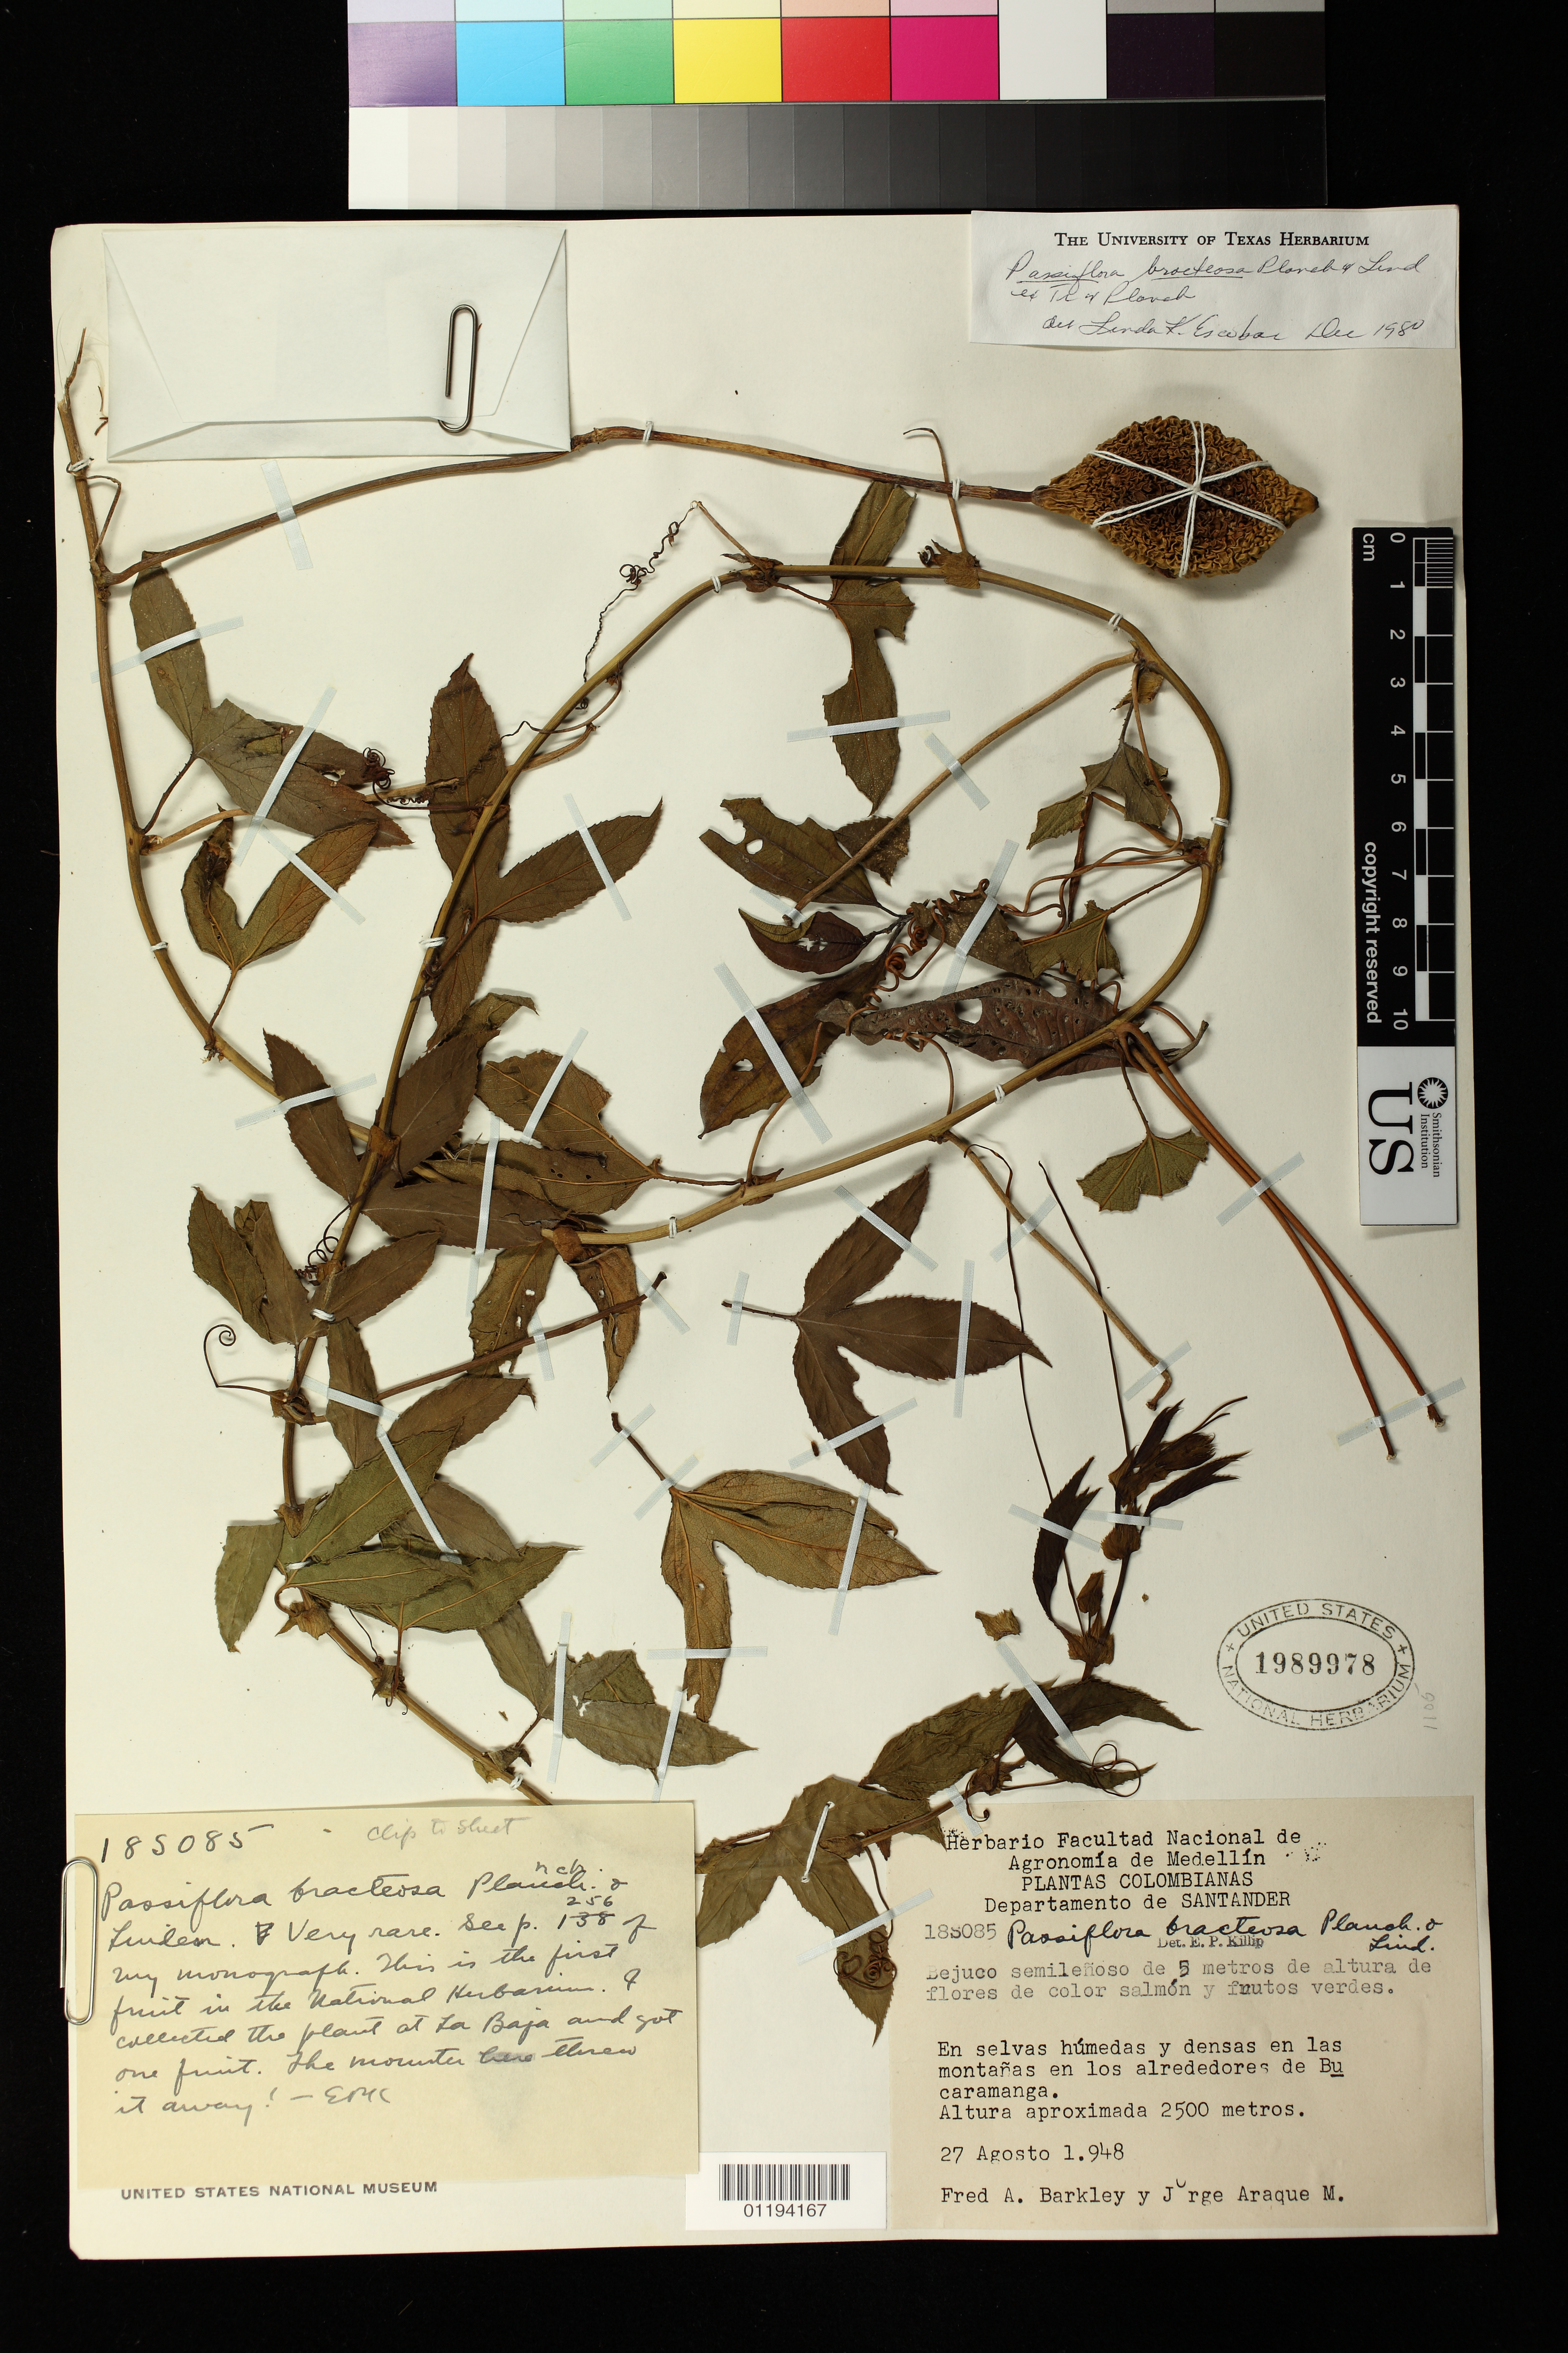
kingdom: Plantae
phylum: Tracheophyta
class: Magnoliopsida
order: Malpighiales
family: Passifloraceae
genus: Passiflora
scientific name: Passiflora bracteosa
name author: Planch. & Triana ex Linden & Planch.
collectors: F. A. Barkley & J. Araque Molina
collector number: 18S085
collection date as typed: Aug 27 1948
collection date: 1948-08-27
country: Colombia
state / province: Santander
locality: En las montanas en los alrededores de Bucaramanga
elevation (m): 2500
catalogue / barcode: US 1989978